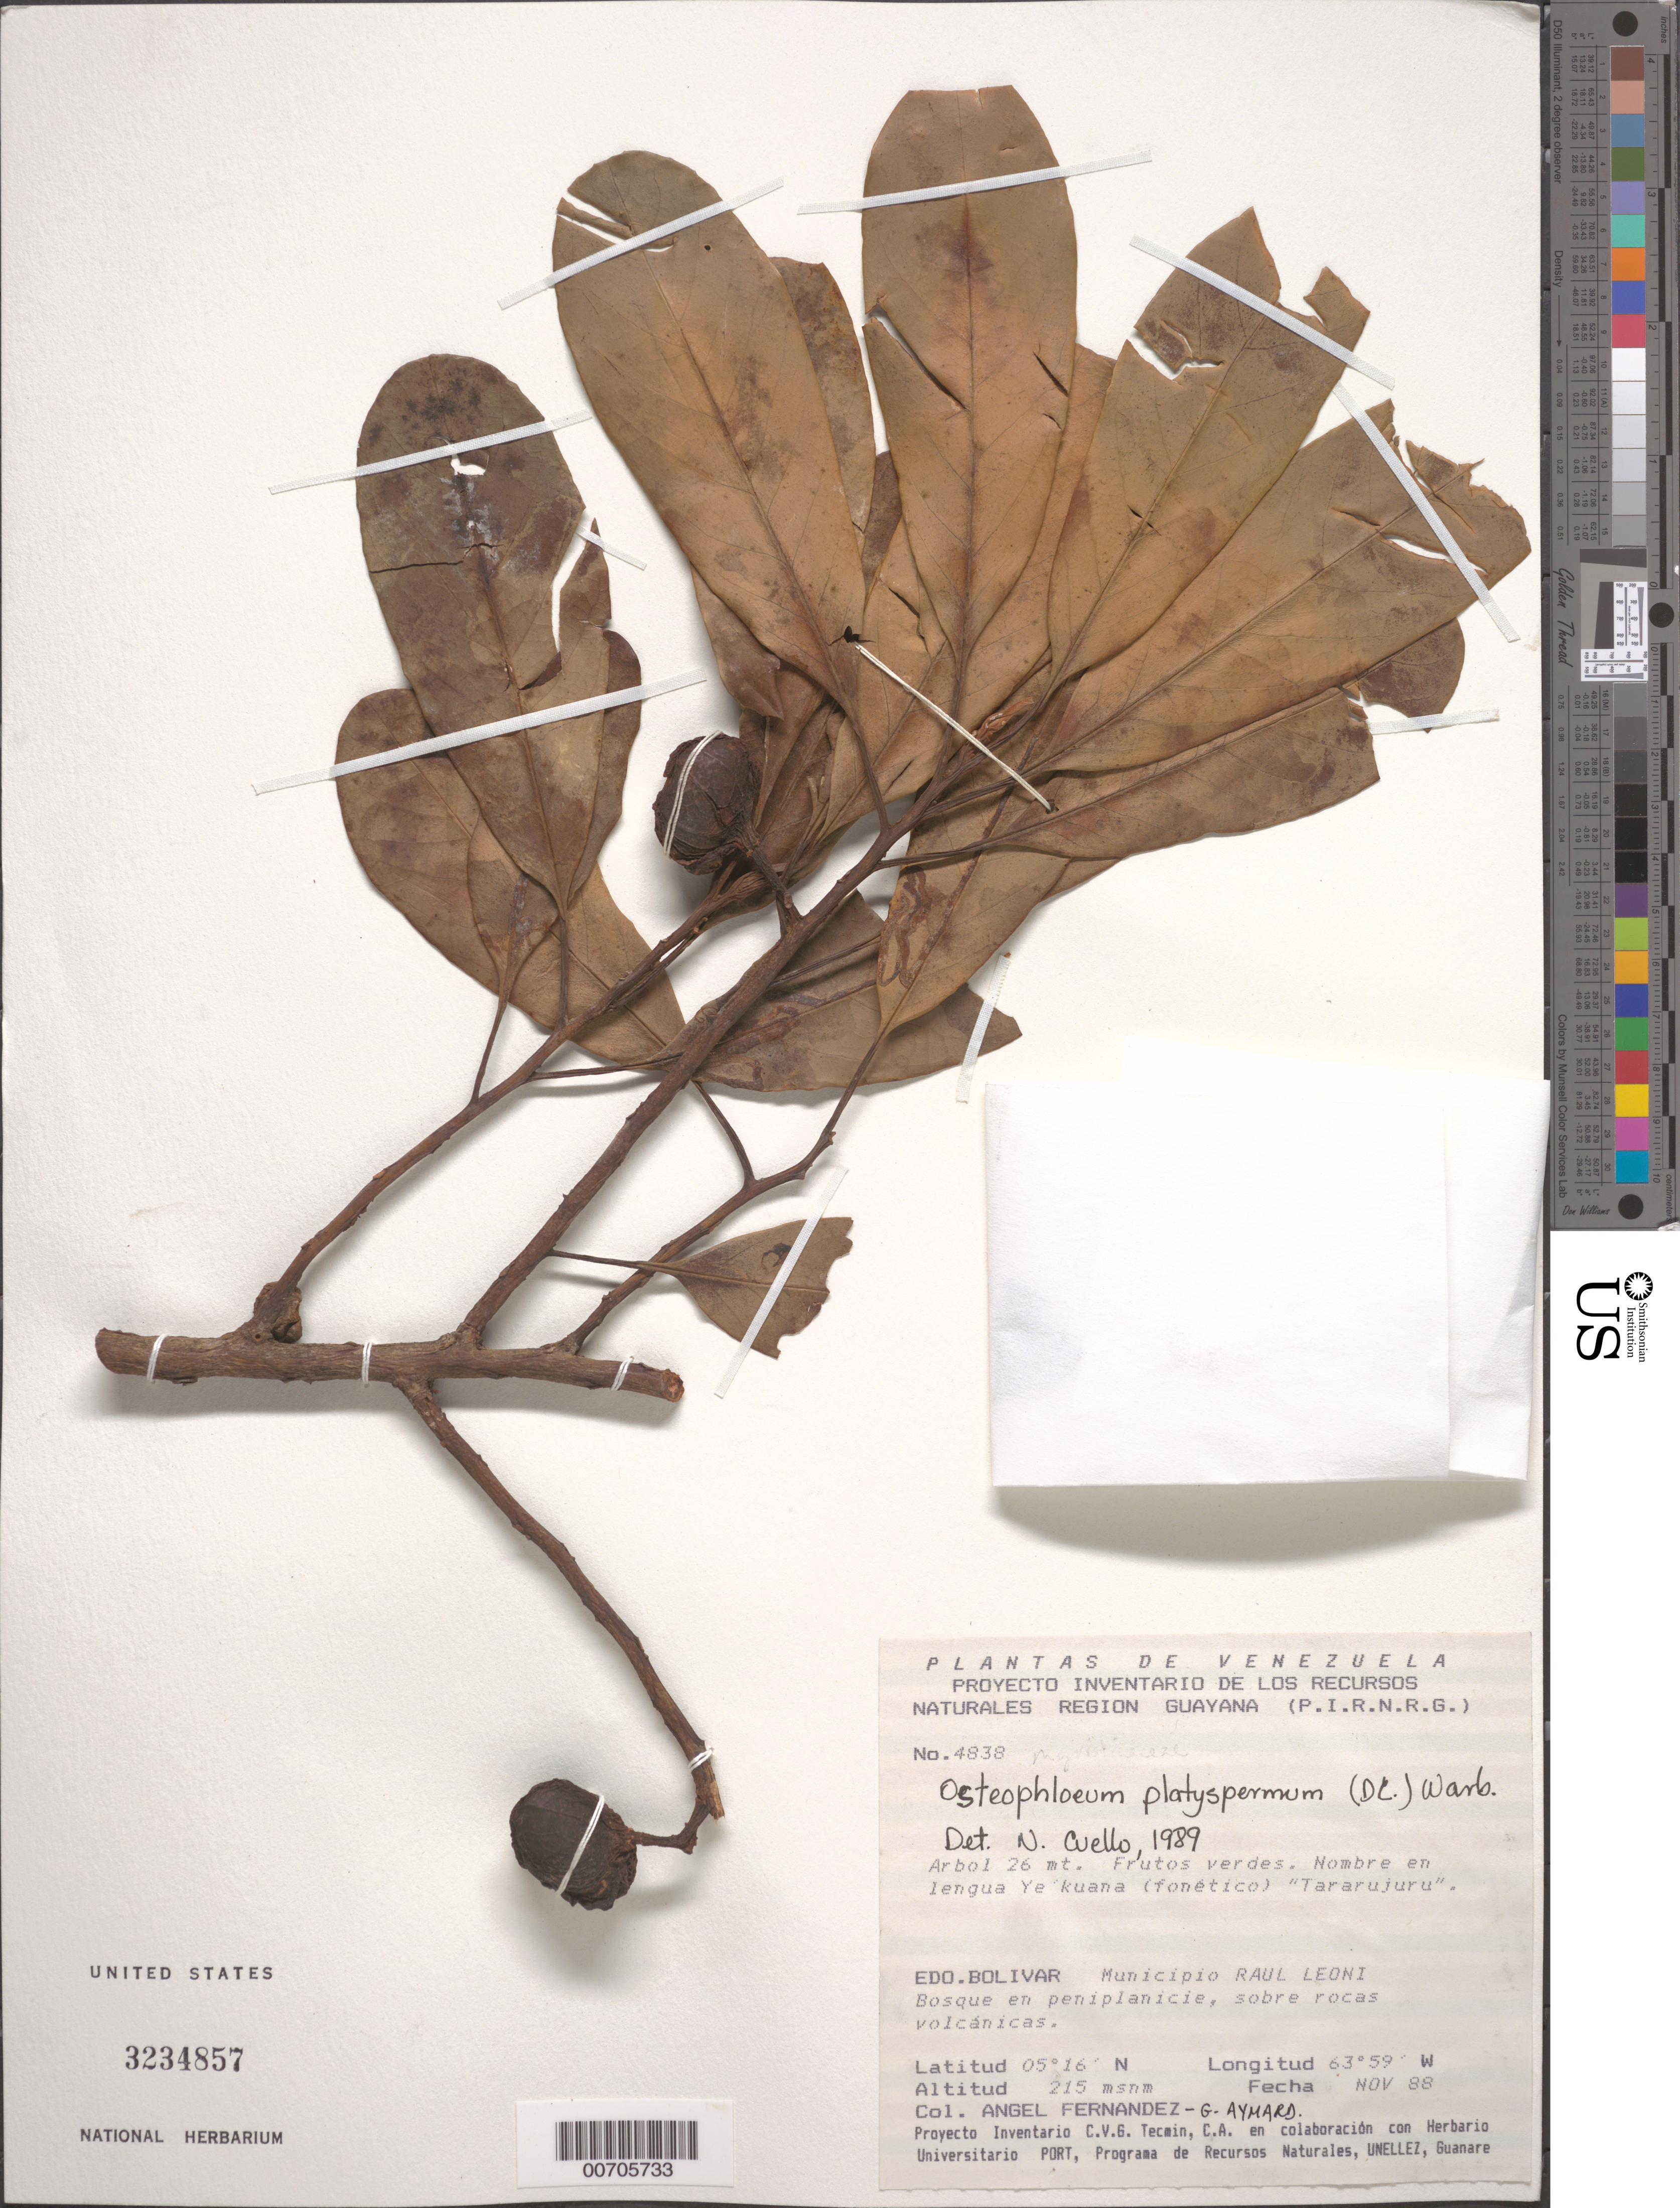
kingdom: Plantae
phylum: Tracheophyta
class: Magnoliopsida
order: Magnoliales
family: Myristicaceae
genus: Osteophloeum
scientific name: Osteophloeum platyspermum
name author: (A. DC.) Warb.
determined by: Cuello, Nidia L.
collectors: A. Fernández & G. A. Aymard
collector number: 4838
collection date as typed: Nov-88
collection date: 1988-11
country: Venezuela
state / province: Bolívar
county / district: Angostura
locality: Mun. Raúl Leoni [=Angostura], 25 km N del Macizo Ichún, alto Río Paragua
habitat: Bosque en peniplanicie, sobre rocas volcanicas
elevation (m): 215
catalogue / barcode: US 3234857